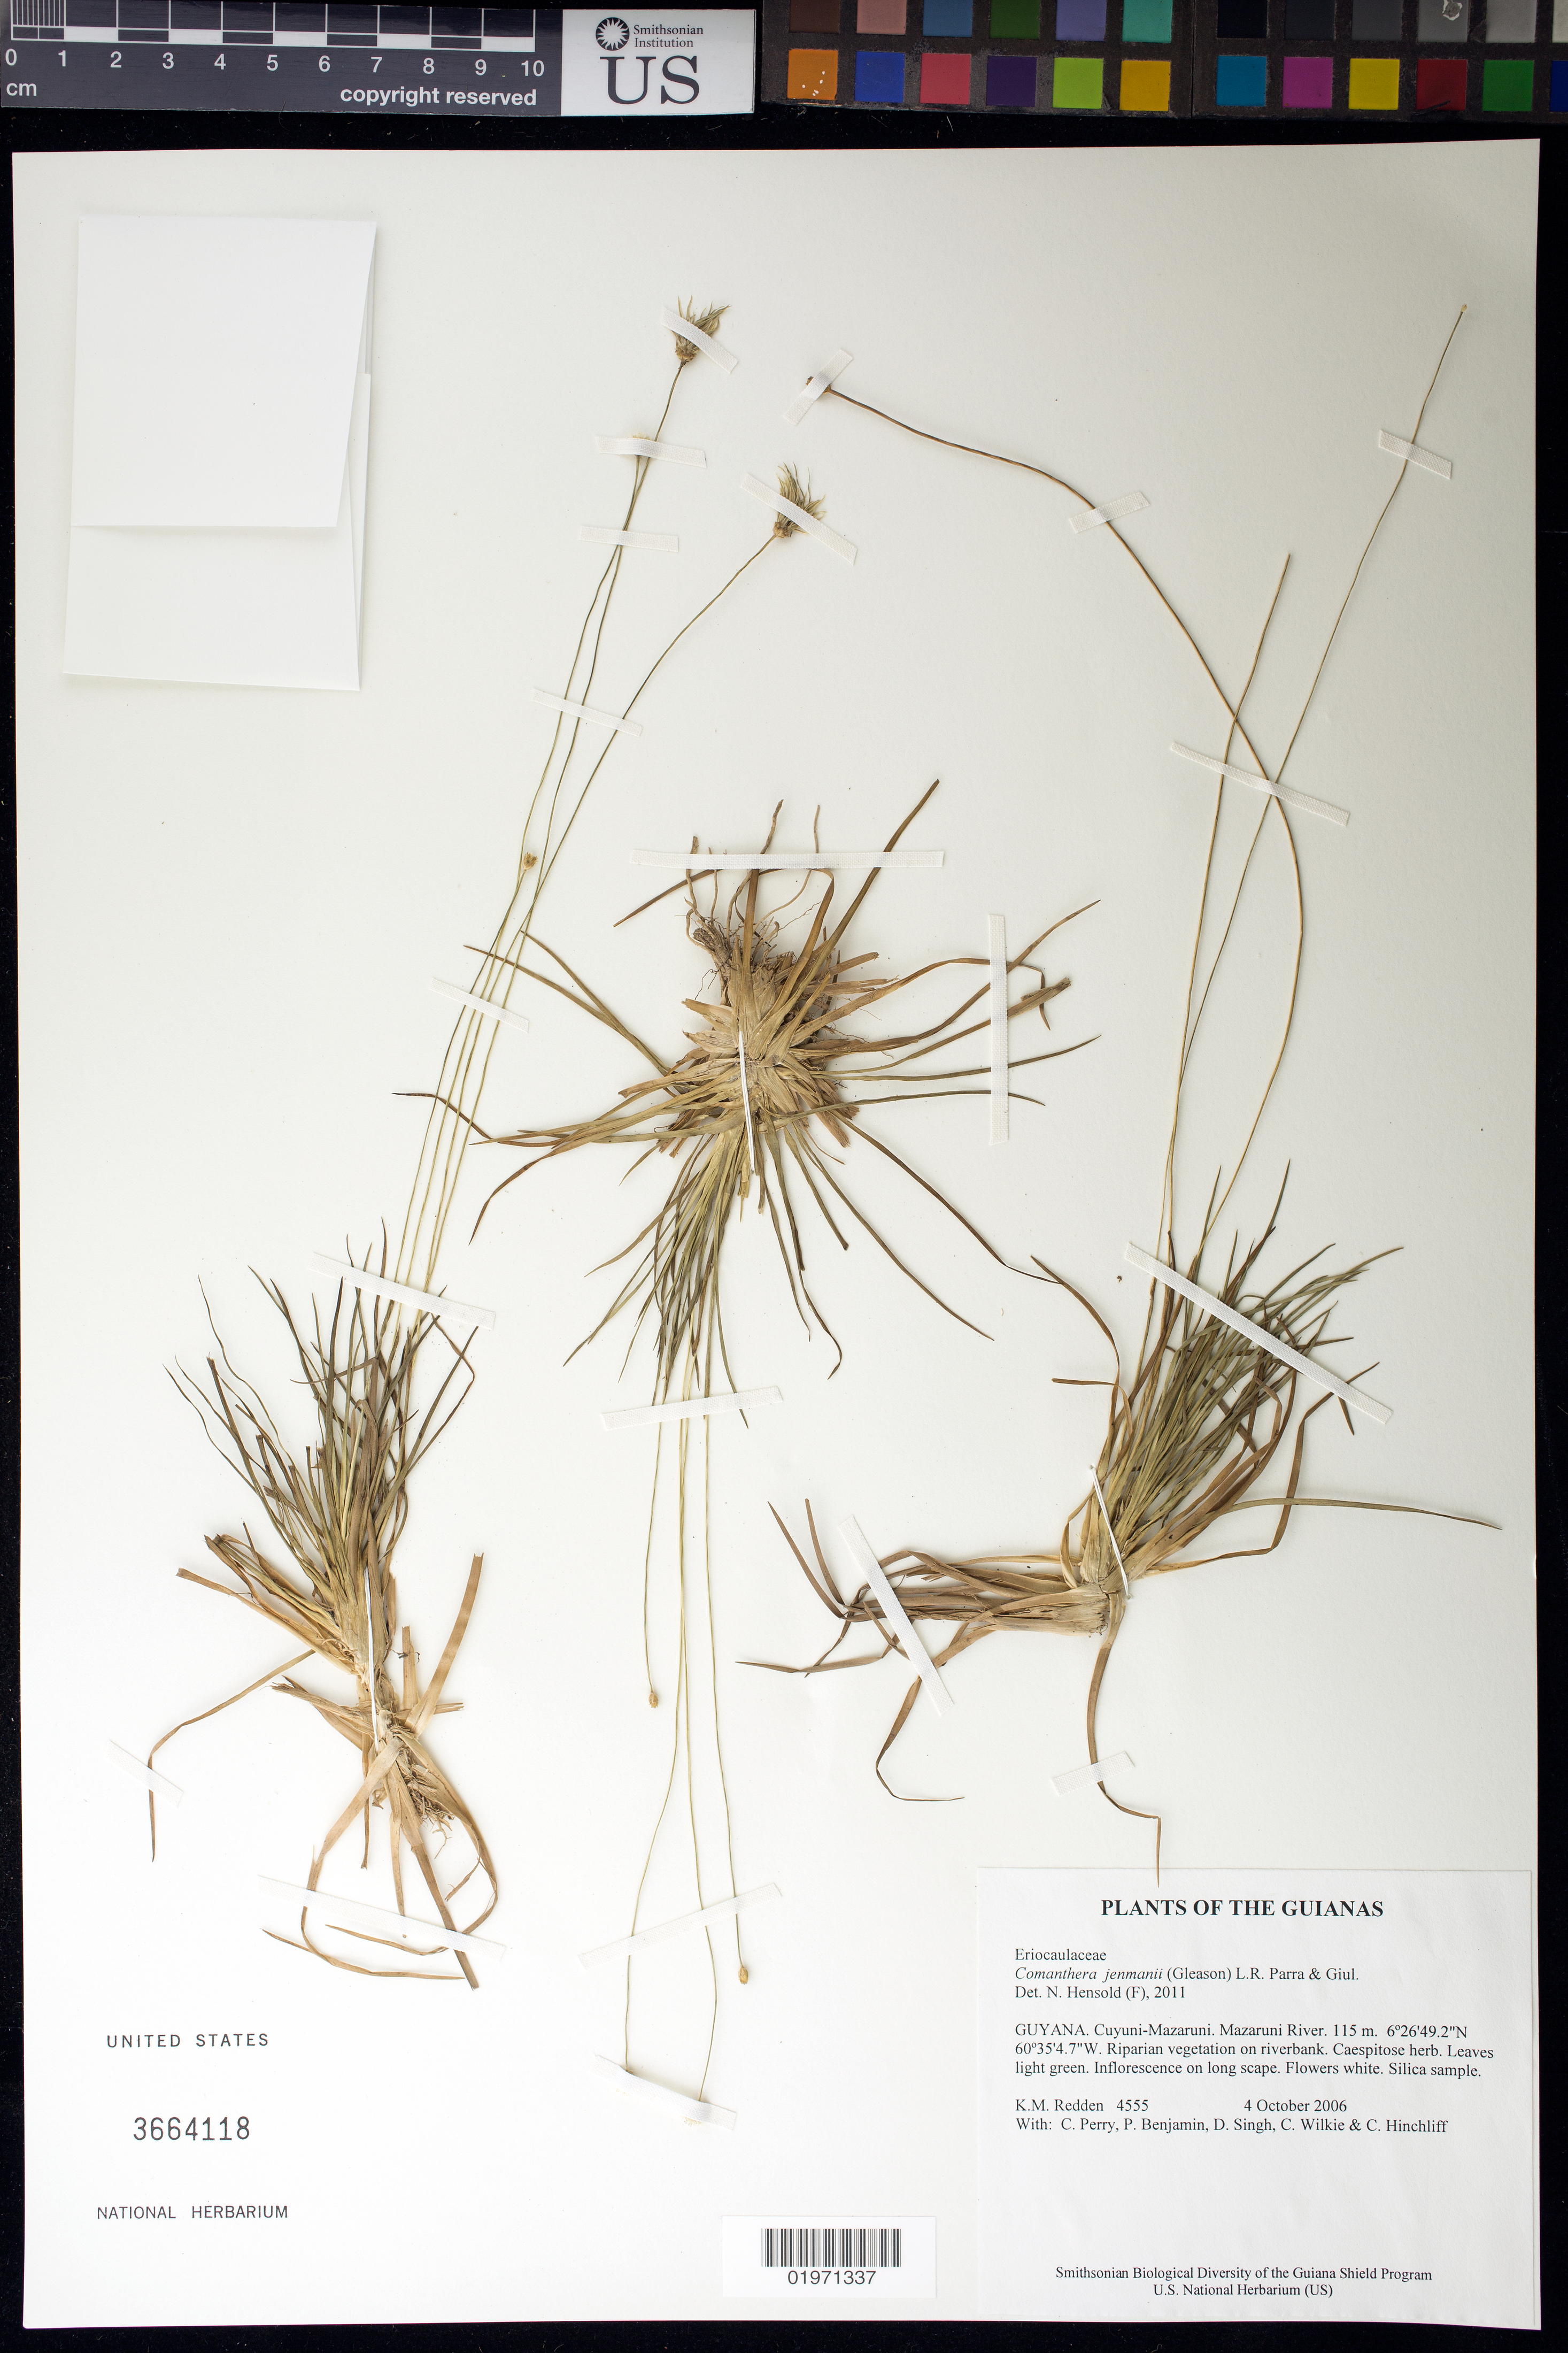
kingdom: Plantae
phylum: Tracheophyta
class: Liliopsida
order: Poales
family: Eriocaulaceae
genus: Comanthera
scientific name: Comanthera jenmanii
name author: (Gleason) L.R. Parra & Giul.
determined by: Hensold, N.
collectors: K. M. Redden, C. Perry, P. Benjamin, D. Singh, C. Wilkie & C. E. Hinchliff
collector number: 4555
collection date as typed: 4 October 2006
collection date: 2006-10-04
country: Guyana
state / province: Cuyuni-Mazaruni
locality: Mazaruni River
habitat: Riparian vegetation on riverbank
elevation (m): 115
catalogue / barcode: US 3664118